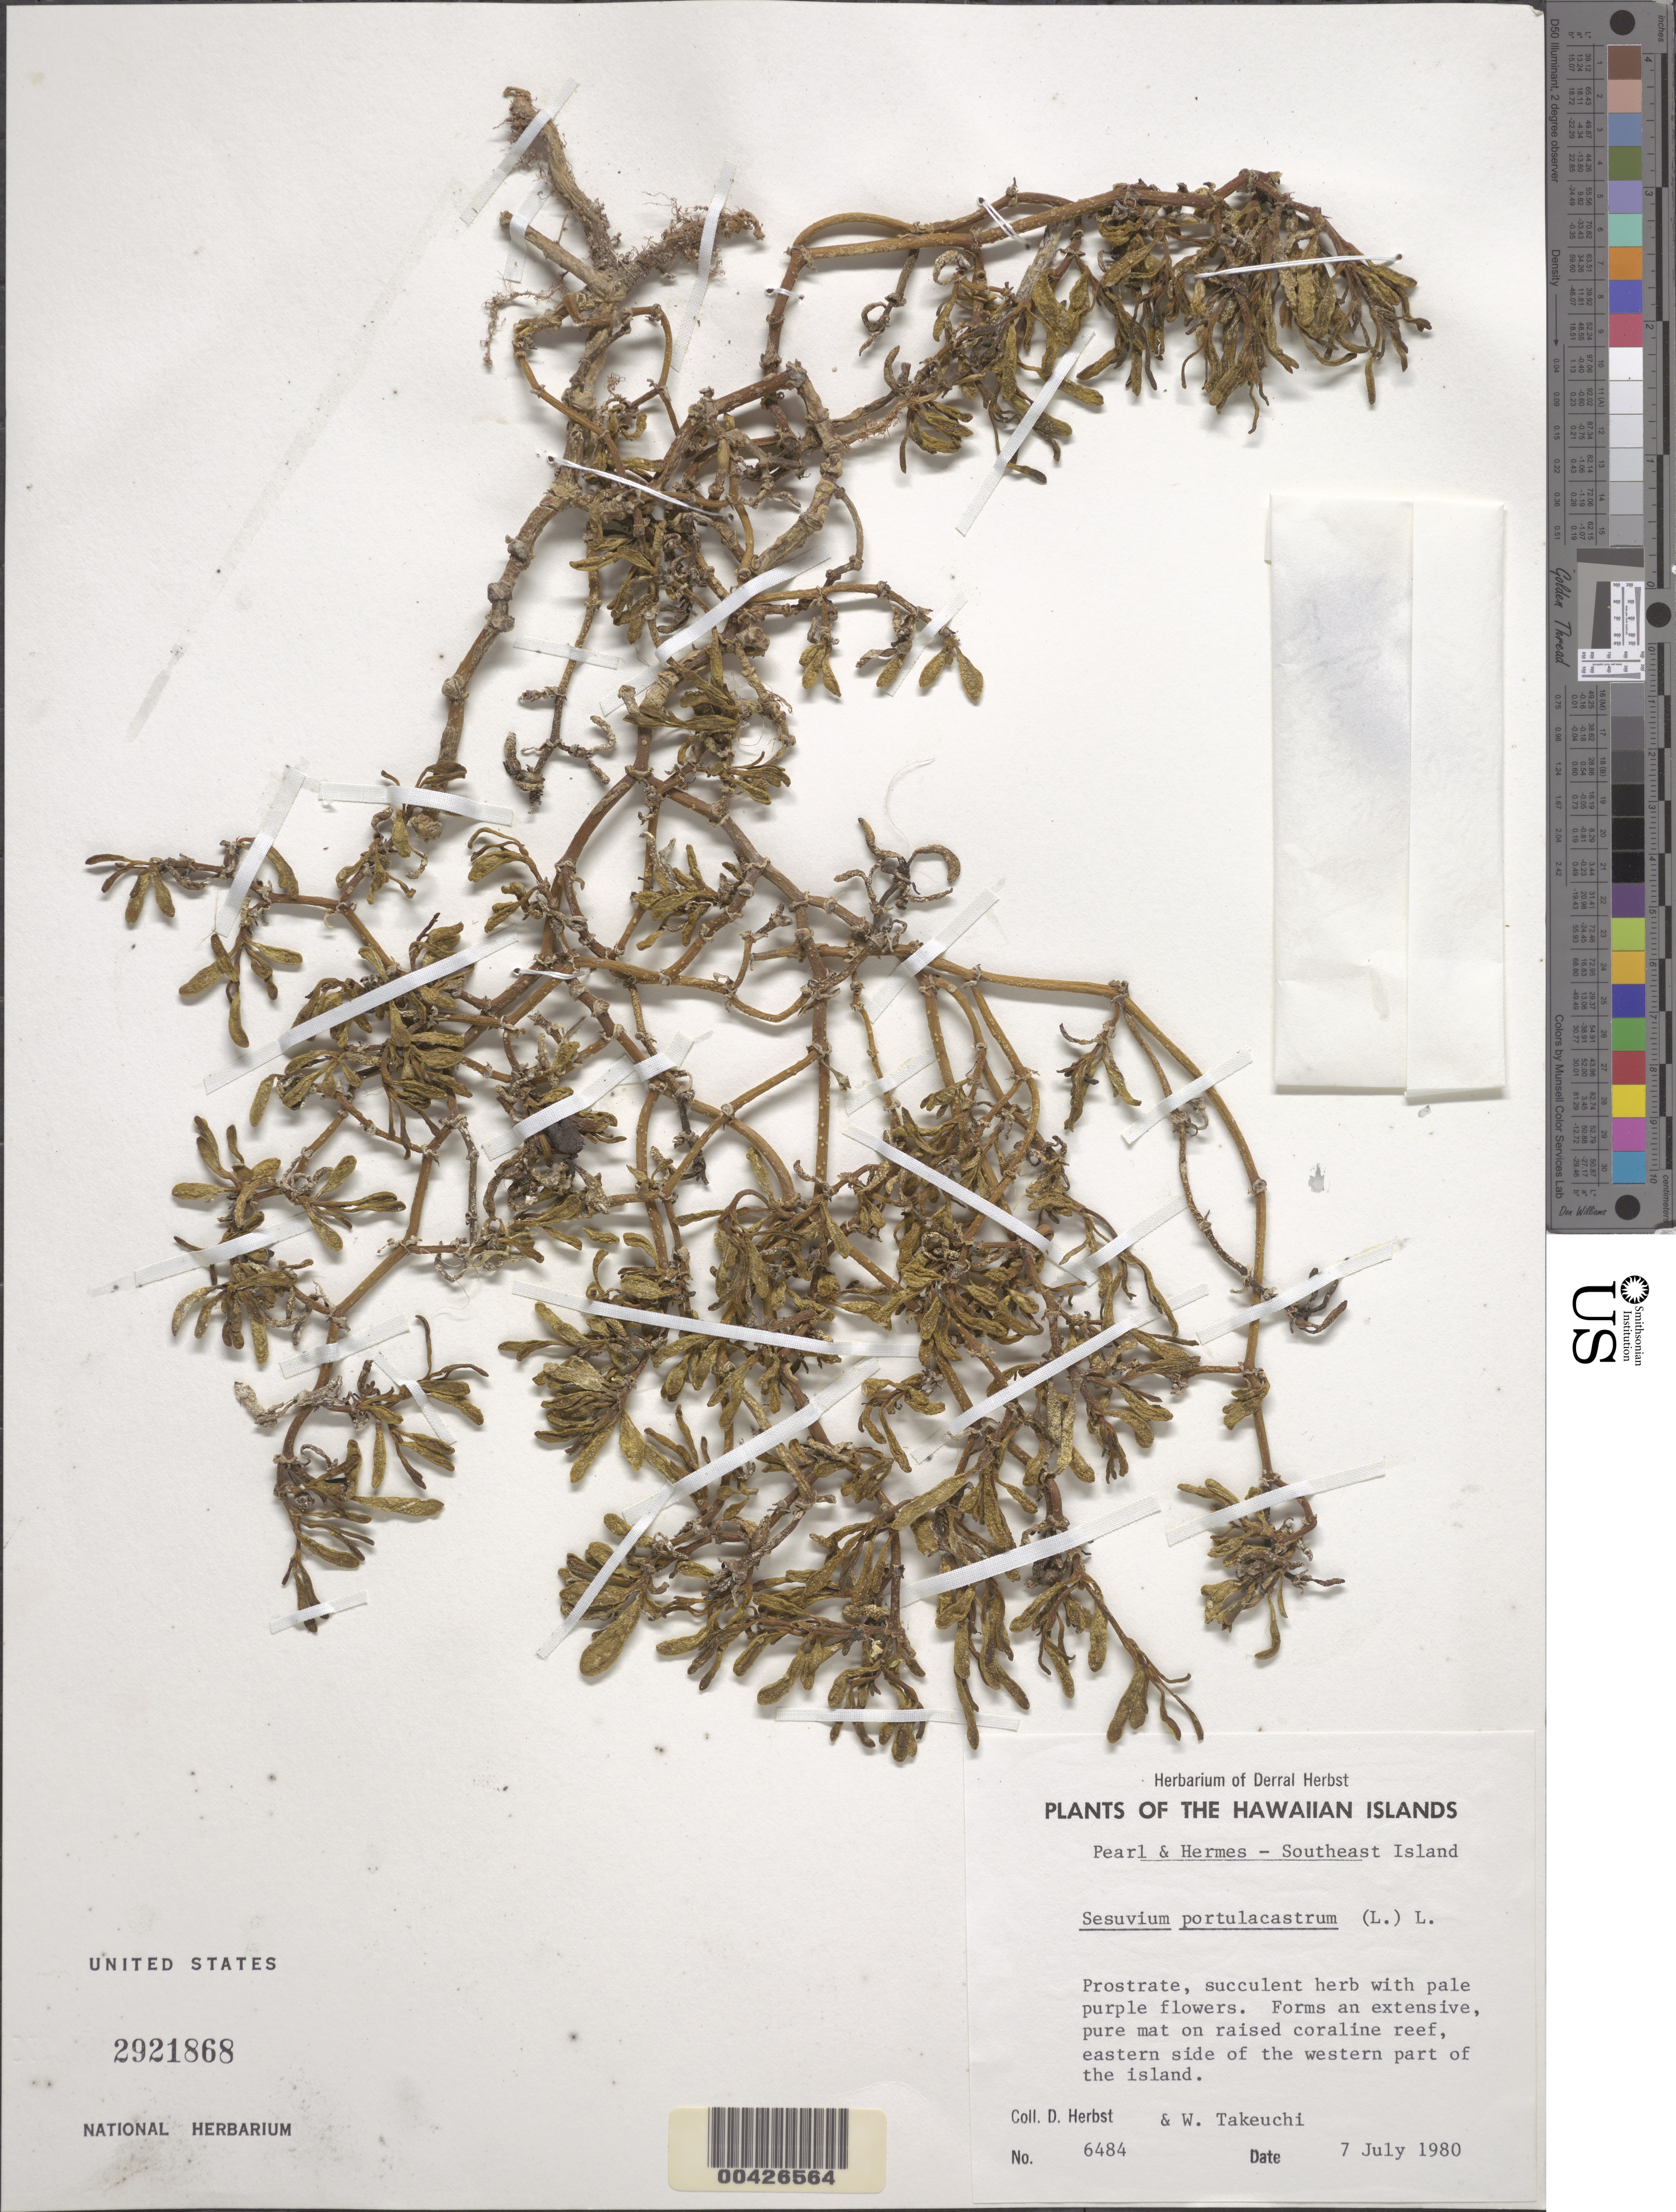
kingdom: Plantae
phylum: Tracheophyta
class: Magnoliopsida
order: Caryophyllales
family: Aizoaceae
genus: Sesuvium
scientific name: Sesuvium portulacastrum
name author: (L.) L.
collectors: D. R. Herbst & W. N. Takeuchi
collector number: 6484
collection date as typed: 7 Jul 1980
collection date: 1980-07-07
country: United States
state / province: Hawaii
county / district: Honolulu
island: Pearl and Hermes Atoll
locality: Southeast Islet: eastern side of the western part of the island.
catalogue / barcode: US 2921868